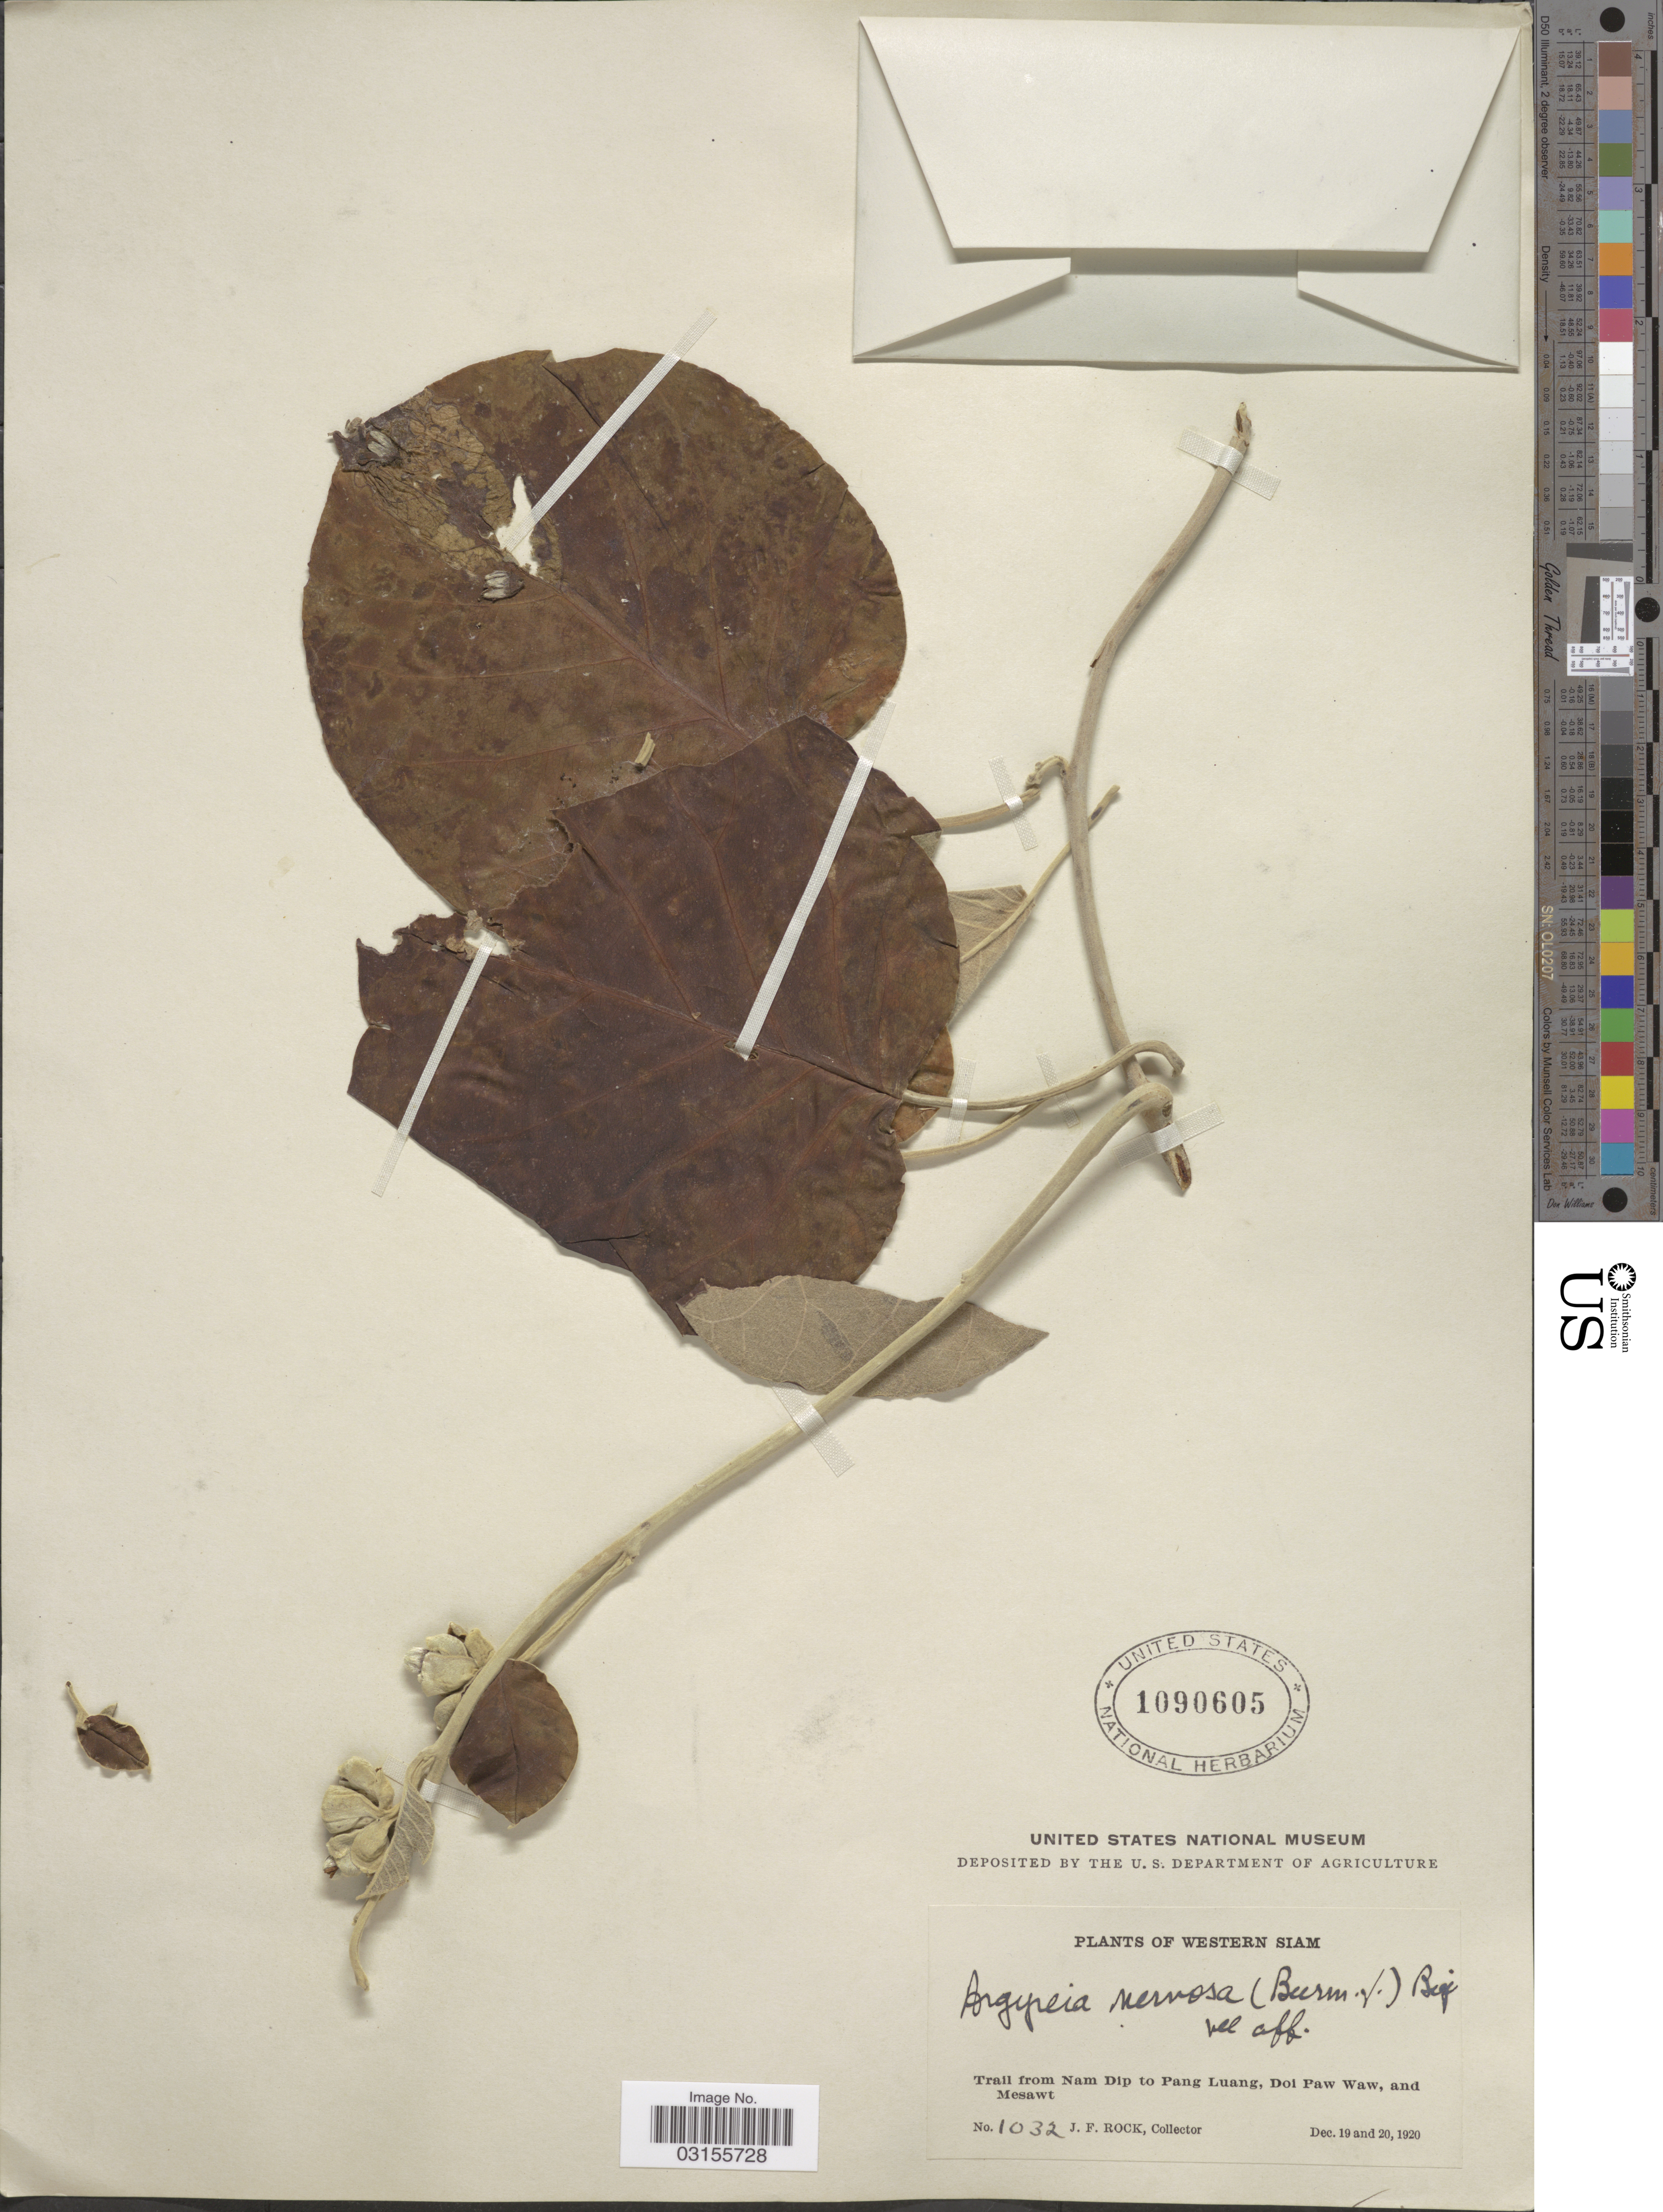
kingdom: Plantae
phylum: Tracheophyta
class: Magnoliopsida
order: Solanales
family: Convolvulaceae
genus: Argyreia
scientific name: Argyreia nervosa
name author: (Burm. f.) Bojer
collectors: J. Rock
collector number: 1032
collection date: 1920-12-19/1920-12-20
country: Thailand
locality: Western Siam. Trail from Nam Dip to Pang Luang, Doi Paw Waw, and Mesawt.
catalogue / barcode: US 1090605